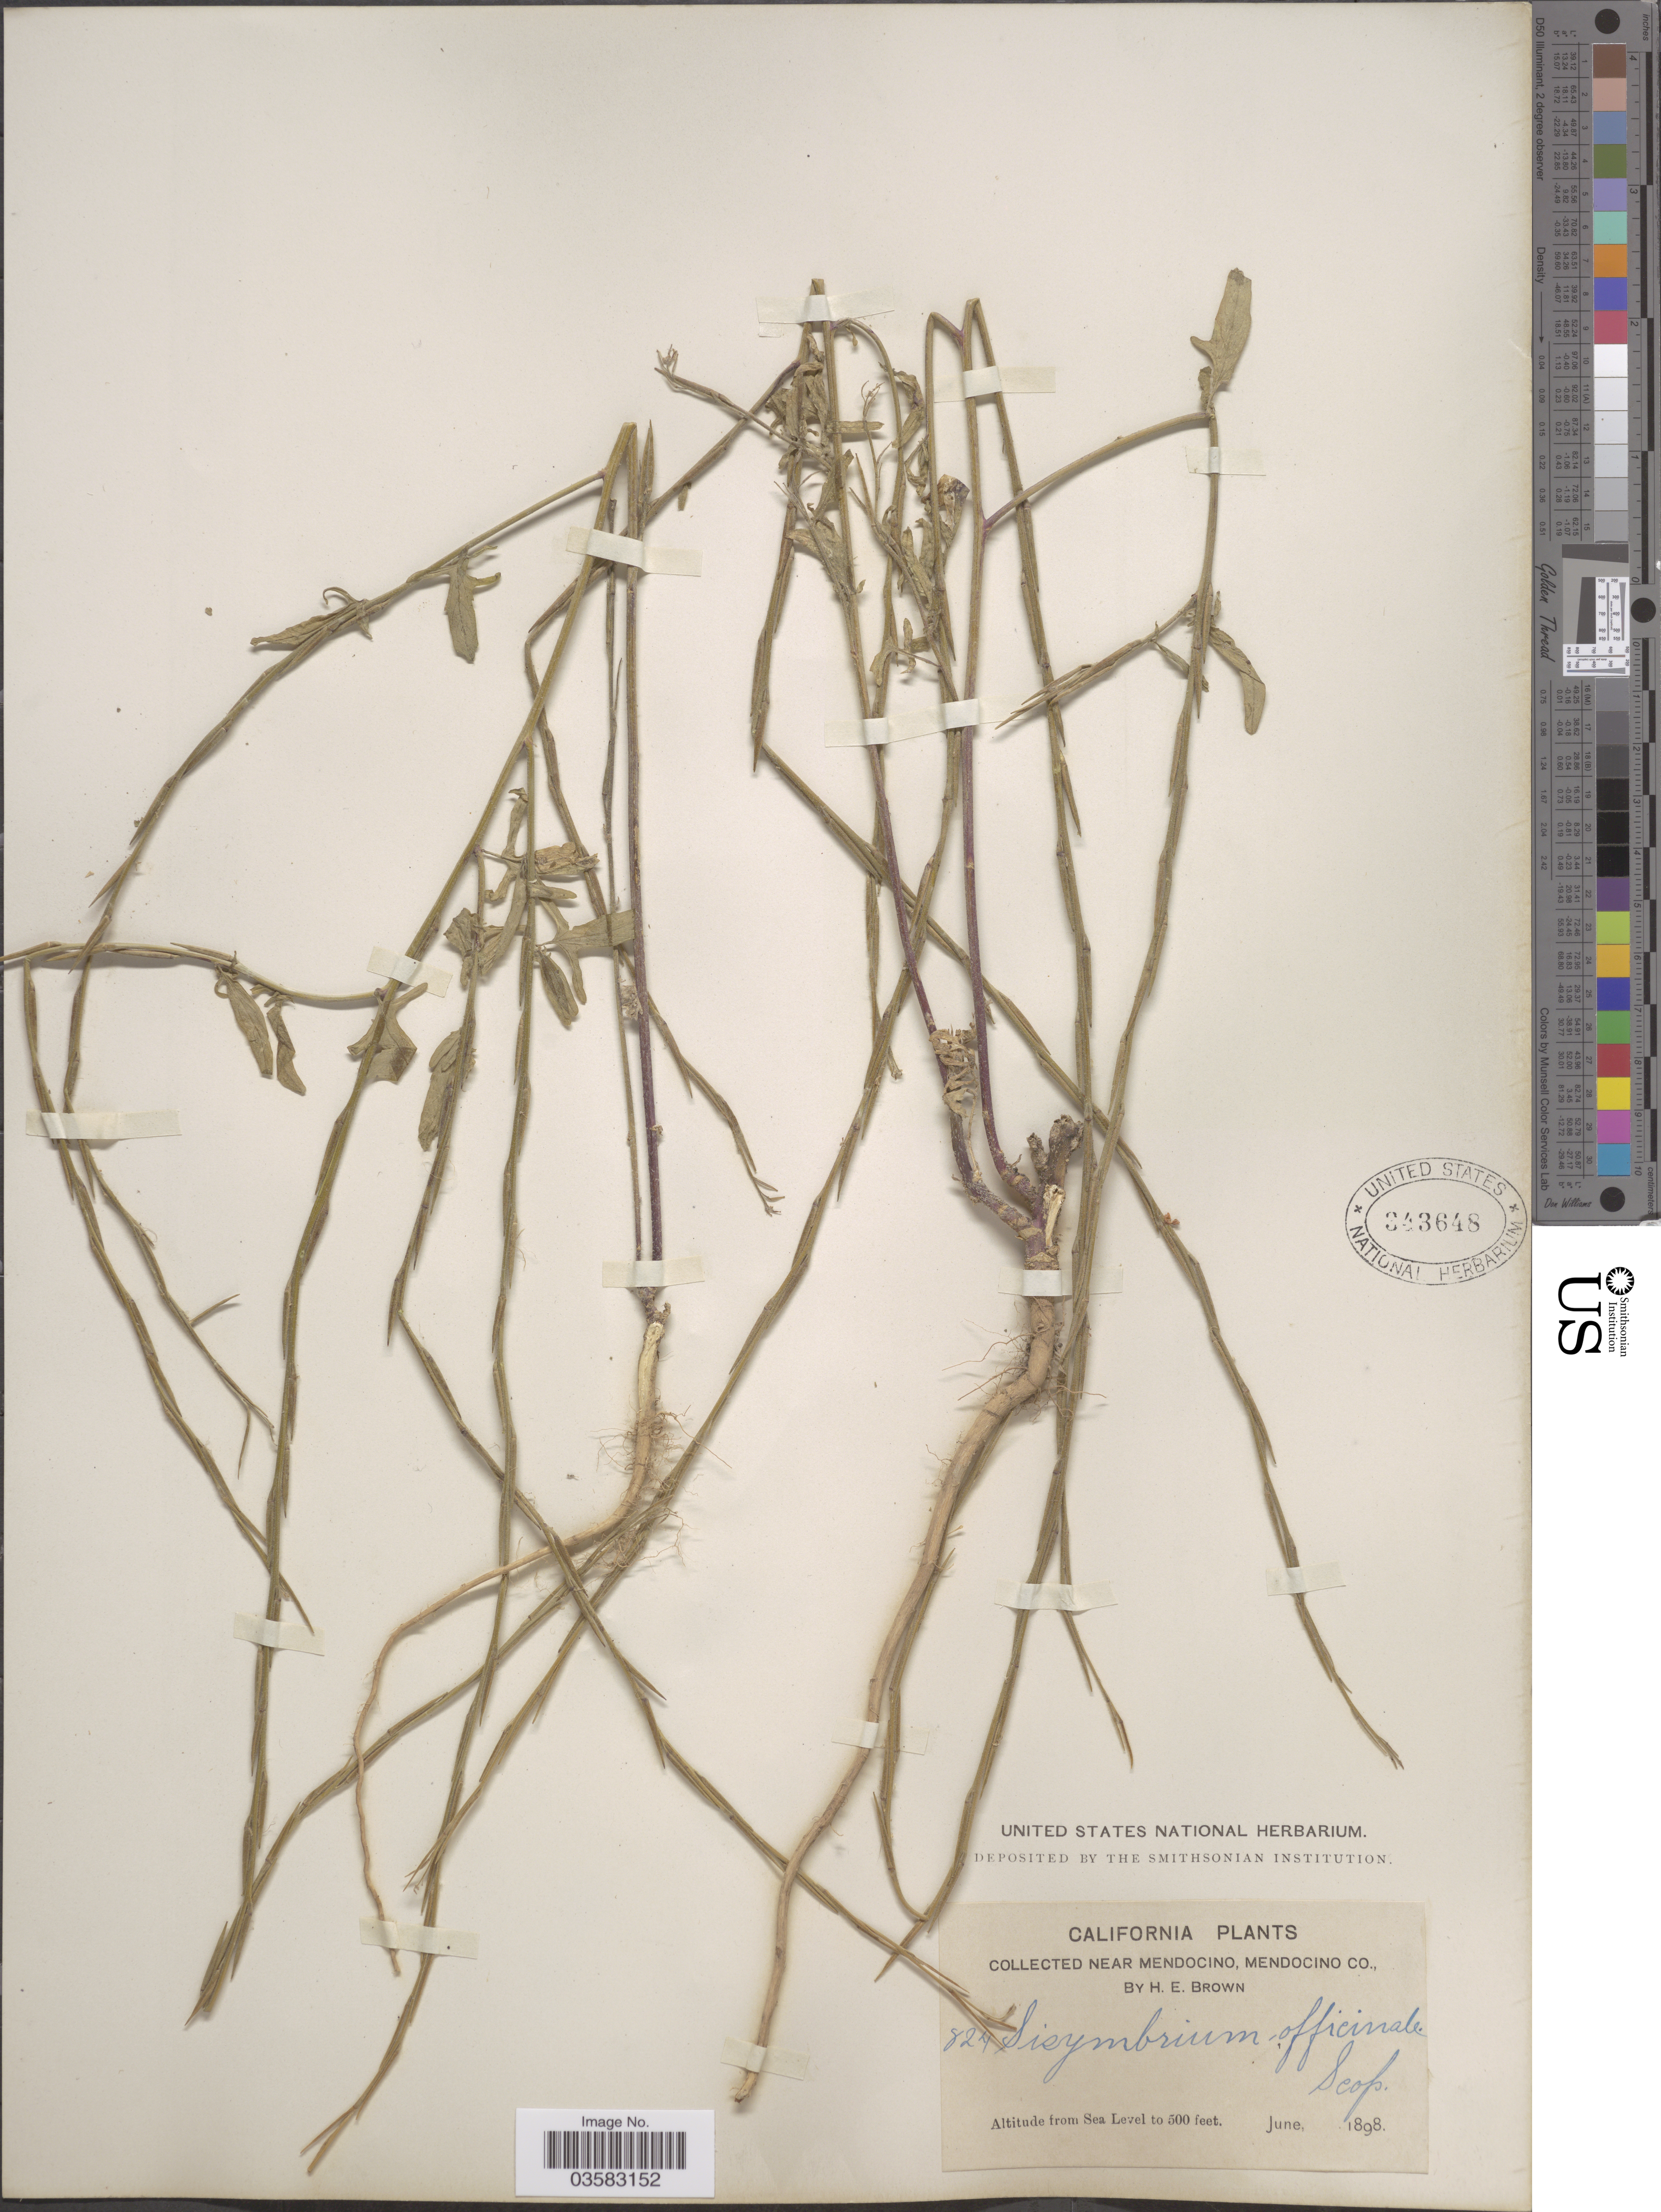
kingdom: Plantae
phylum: Tracheophyta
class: Magnoliopsida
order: Brassicales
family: Brassicaceae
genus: Sisymbrium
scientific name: Sisymbrium officinale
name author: (L.) Scop.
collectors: H. E. Brown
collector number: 824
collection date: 1898-06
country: United States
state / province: California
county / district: Mendocino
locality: Near Mendocino, Mendocino Co.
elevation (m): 0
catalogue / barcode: US 343648